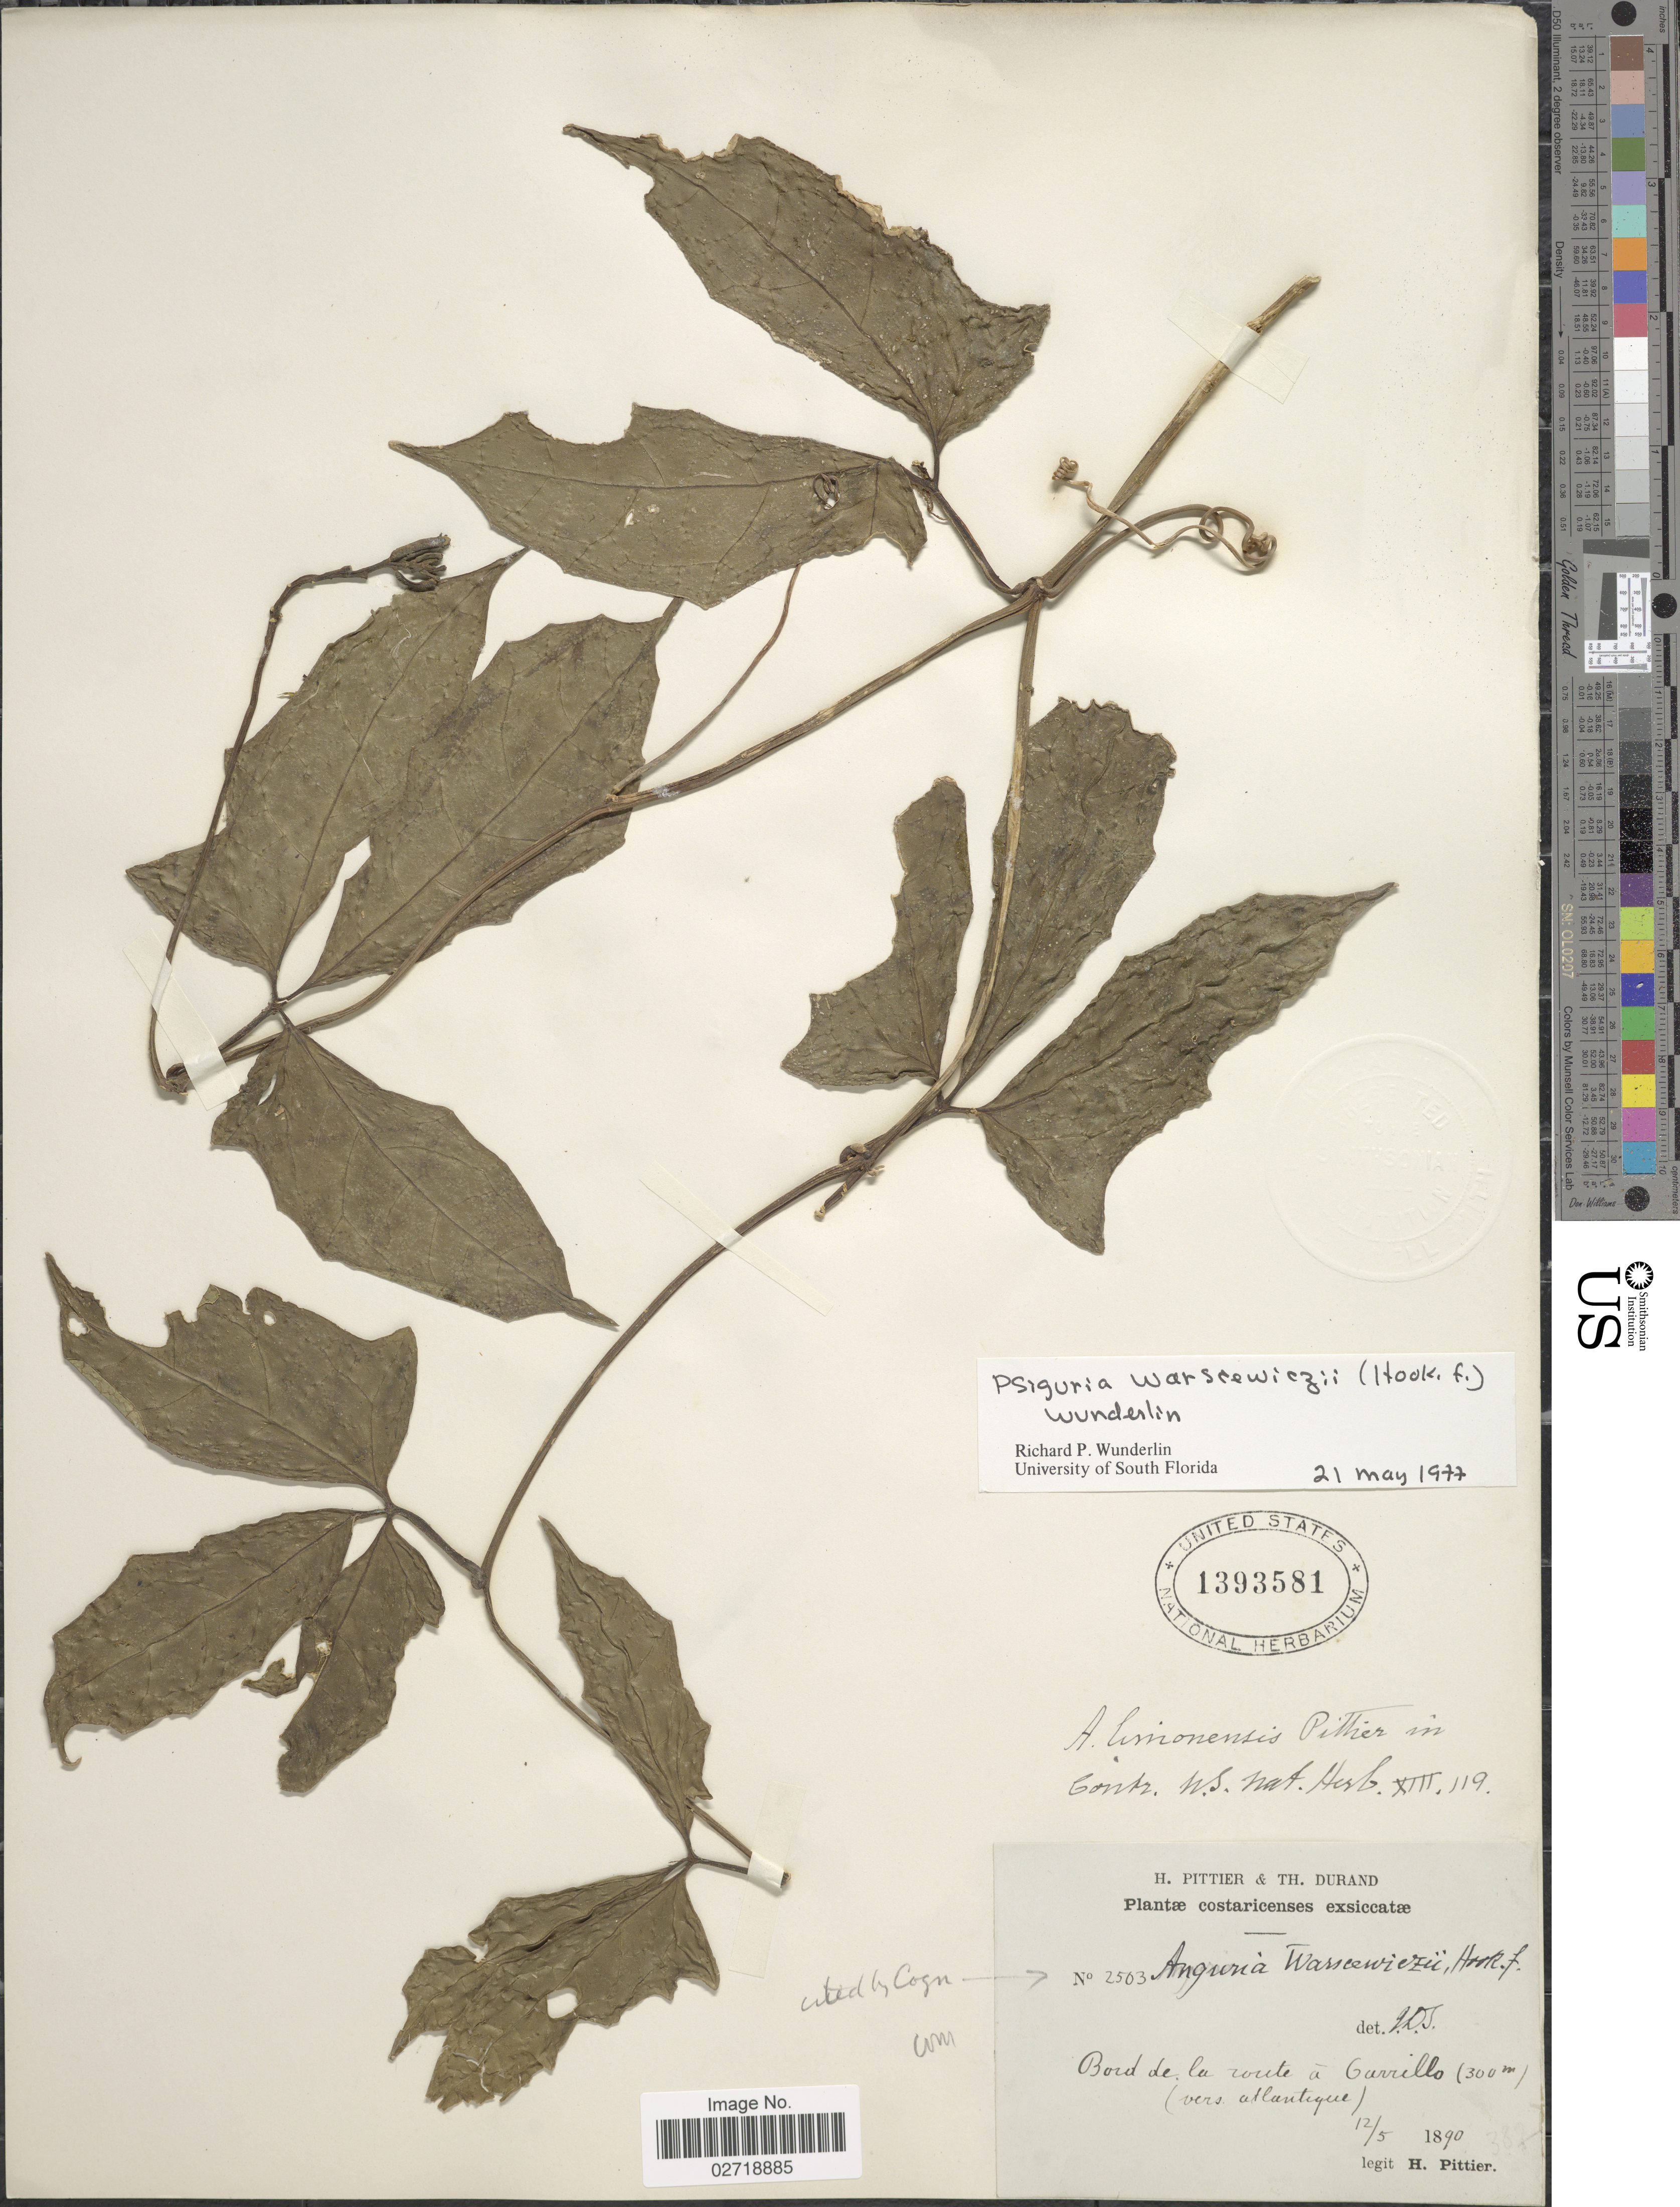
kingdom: Plantae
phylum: Tracheophyta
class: Magnoliopsida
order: Cucurbitales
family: Cucurbitaceae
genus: Psiguria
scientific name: Psiguria warscewiczii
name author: (Hook. f.) Wunderlin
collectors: H. F. Pittier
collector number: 2503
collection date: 1890-05-12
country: Costa Rica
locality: Bord de la route a Garrillo (vers atlantique)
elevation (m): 300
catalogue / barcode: US 1393581